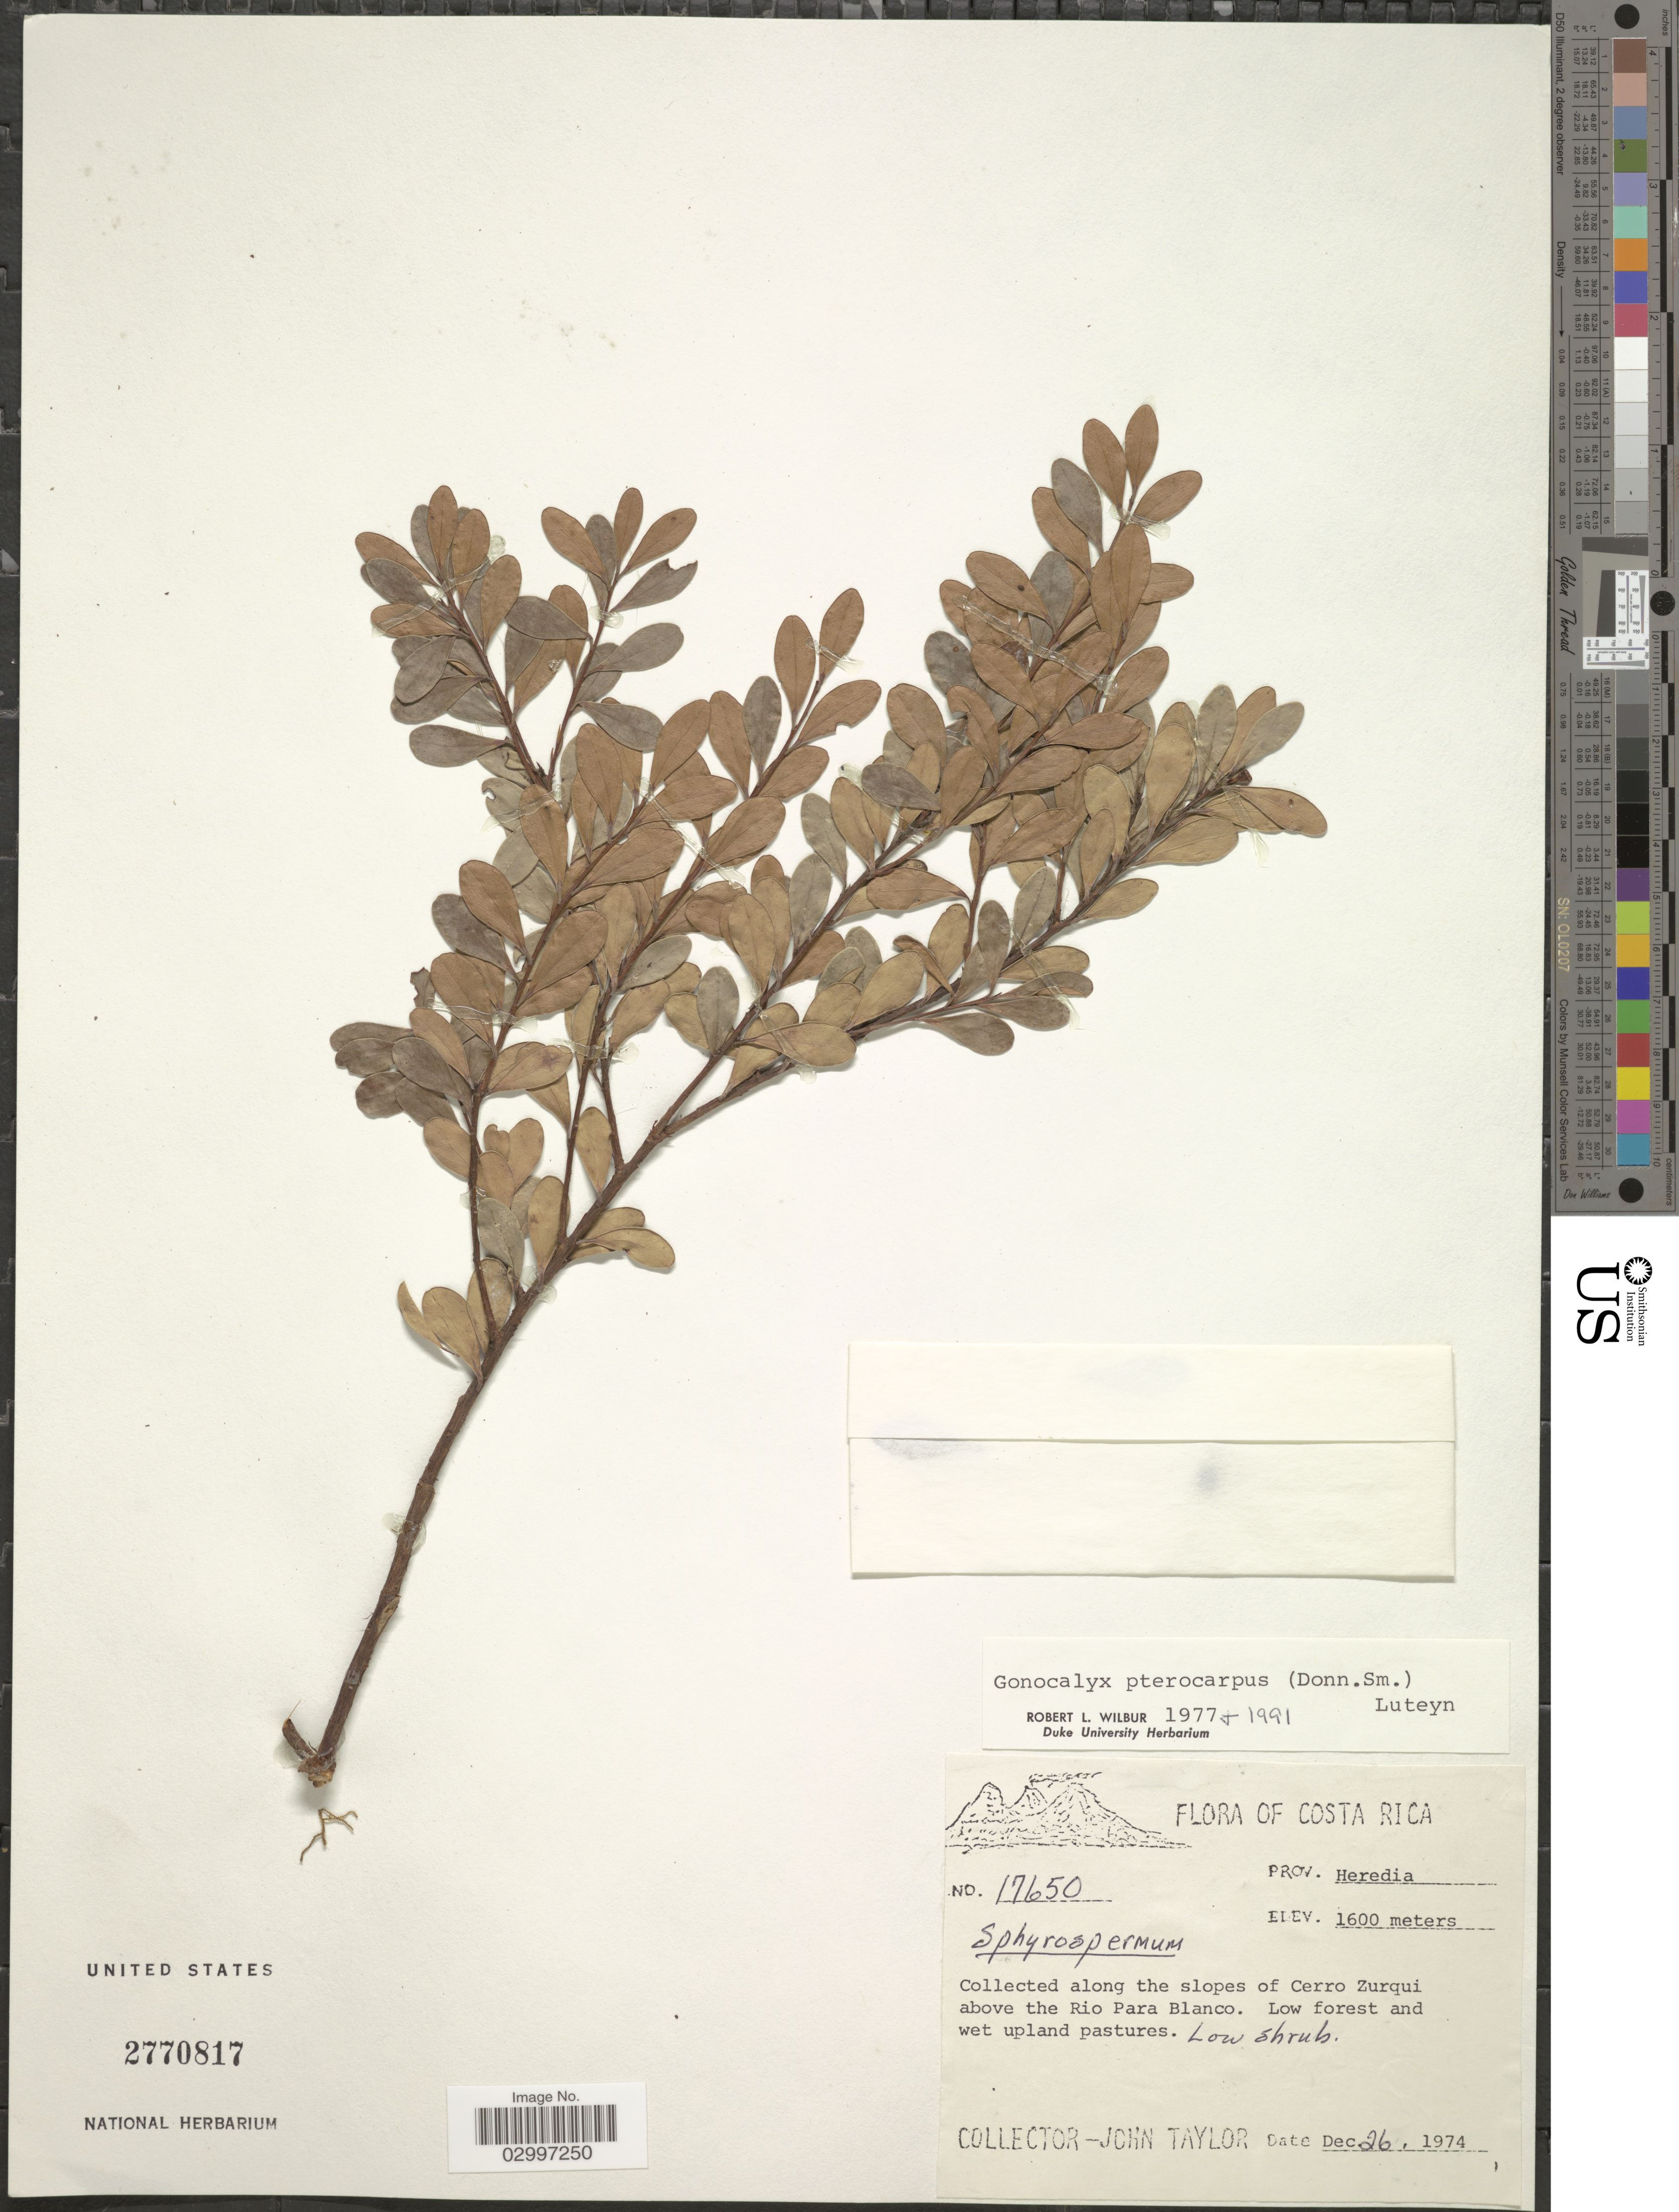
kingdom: Plantae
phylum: Tracheophyta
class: Magnoliopsida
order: Ericales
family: Ericaceae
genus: Gonocalyx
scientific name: Gonocalyx pterocarpus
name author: (Donn. Sm.) Luteyn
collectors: J. Taylor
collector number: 17650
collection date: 1974-12-26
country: Costa Rica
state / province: Heredia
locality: Collected along slopes of Cerro Zurqui above the Rio Para Blanco.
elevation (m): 1600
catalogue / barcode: US 2770817